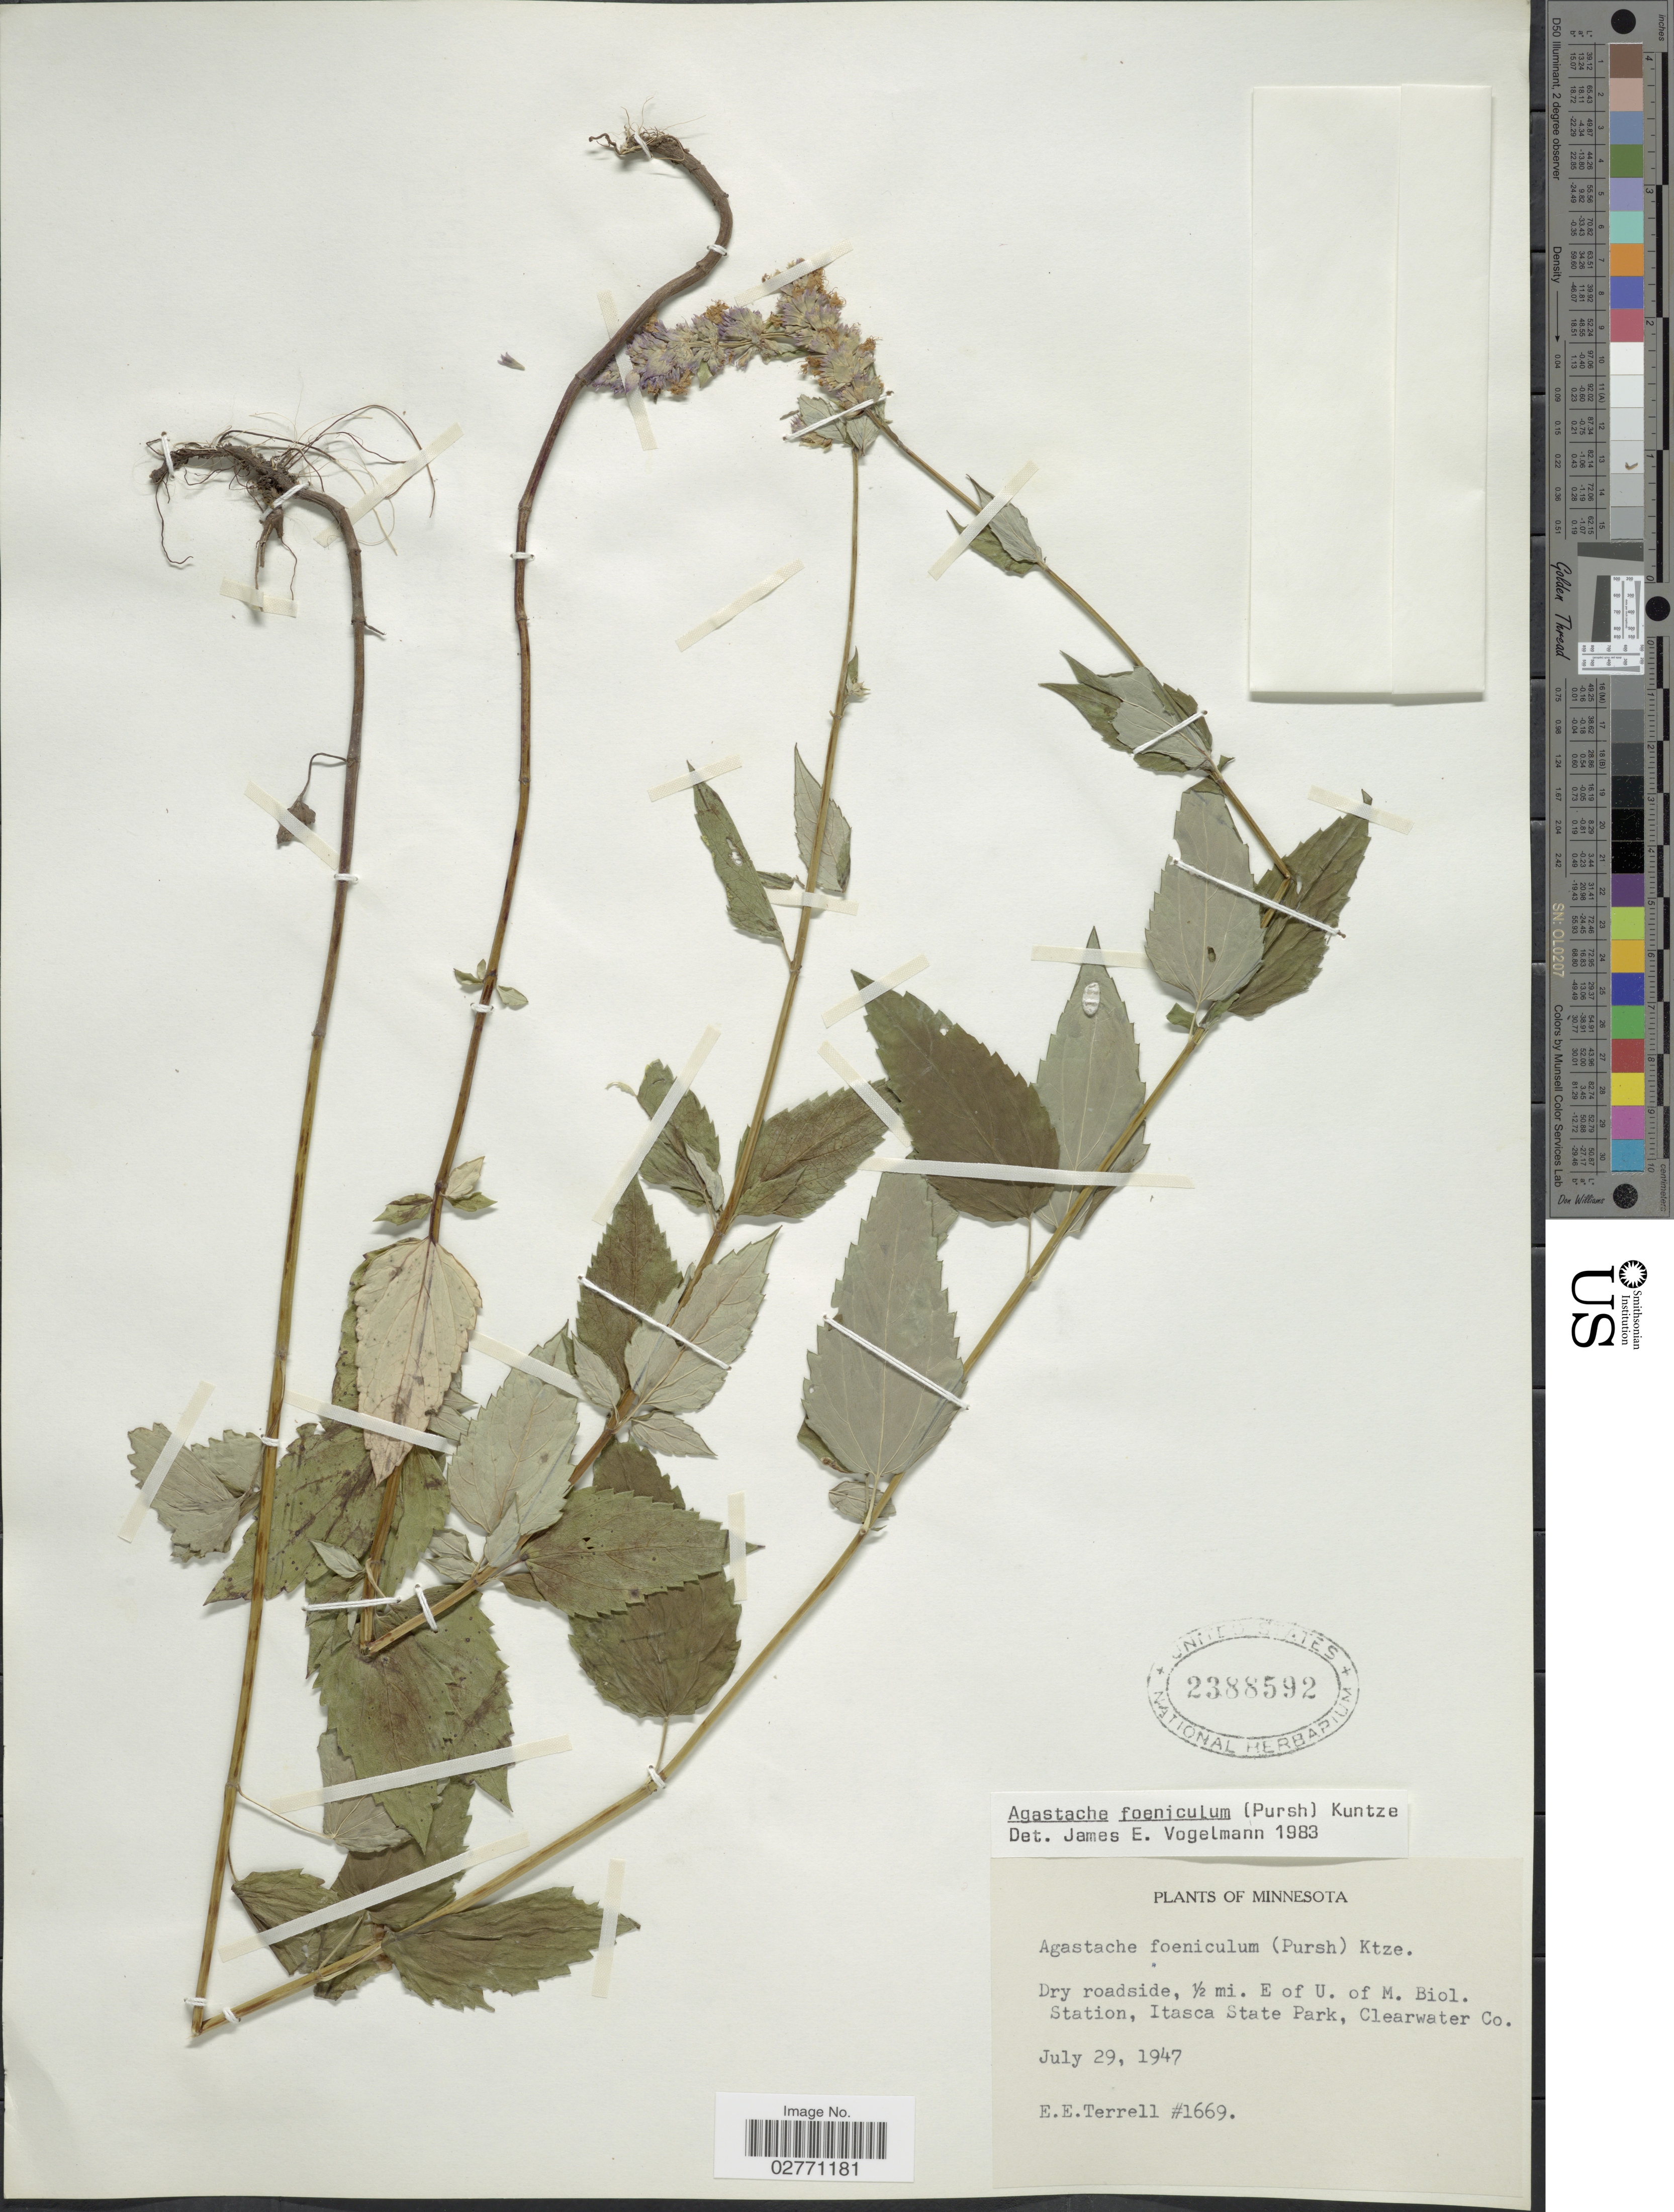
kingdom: Plantae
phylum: Tracheophyta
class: Magnoliopsida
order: Lamiales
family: Lamiaceae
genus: Agastache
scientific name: Agastache foeniculum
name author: (Pursh) Kuntze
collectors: E. E. Terrell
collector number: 1669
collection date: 1947-07-29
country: United States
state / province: Minnesota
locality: Dry roadside, ½ mi. E of U. of M. Biol. Station, Itasca State Park, Clearwater Co.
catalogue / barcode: US 2388592